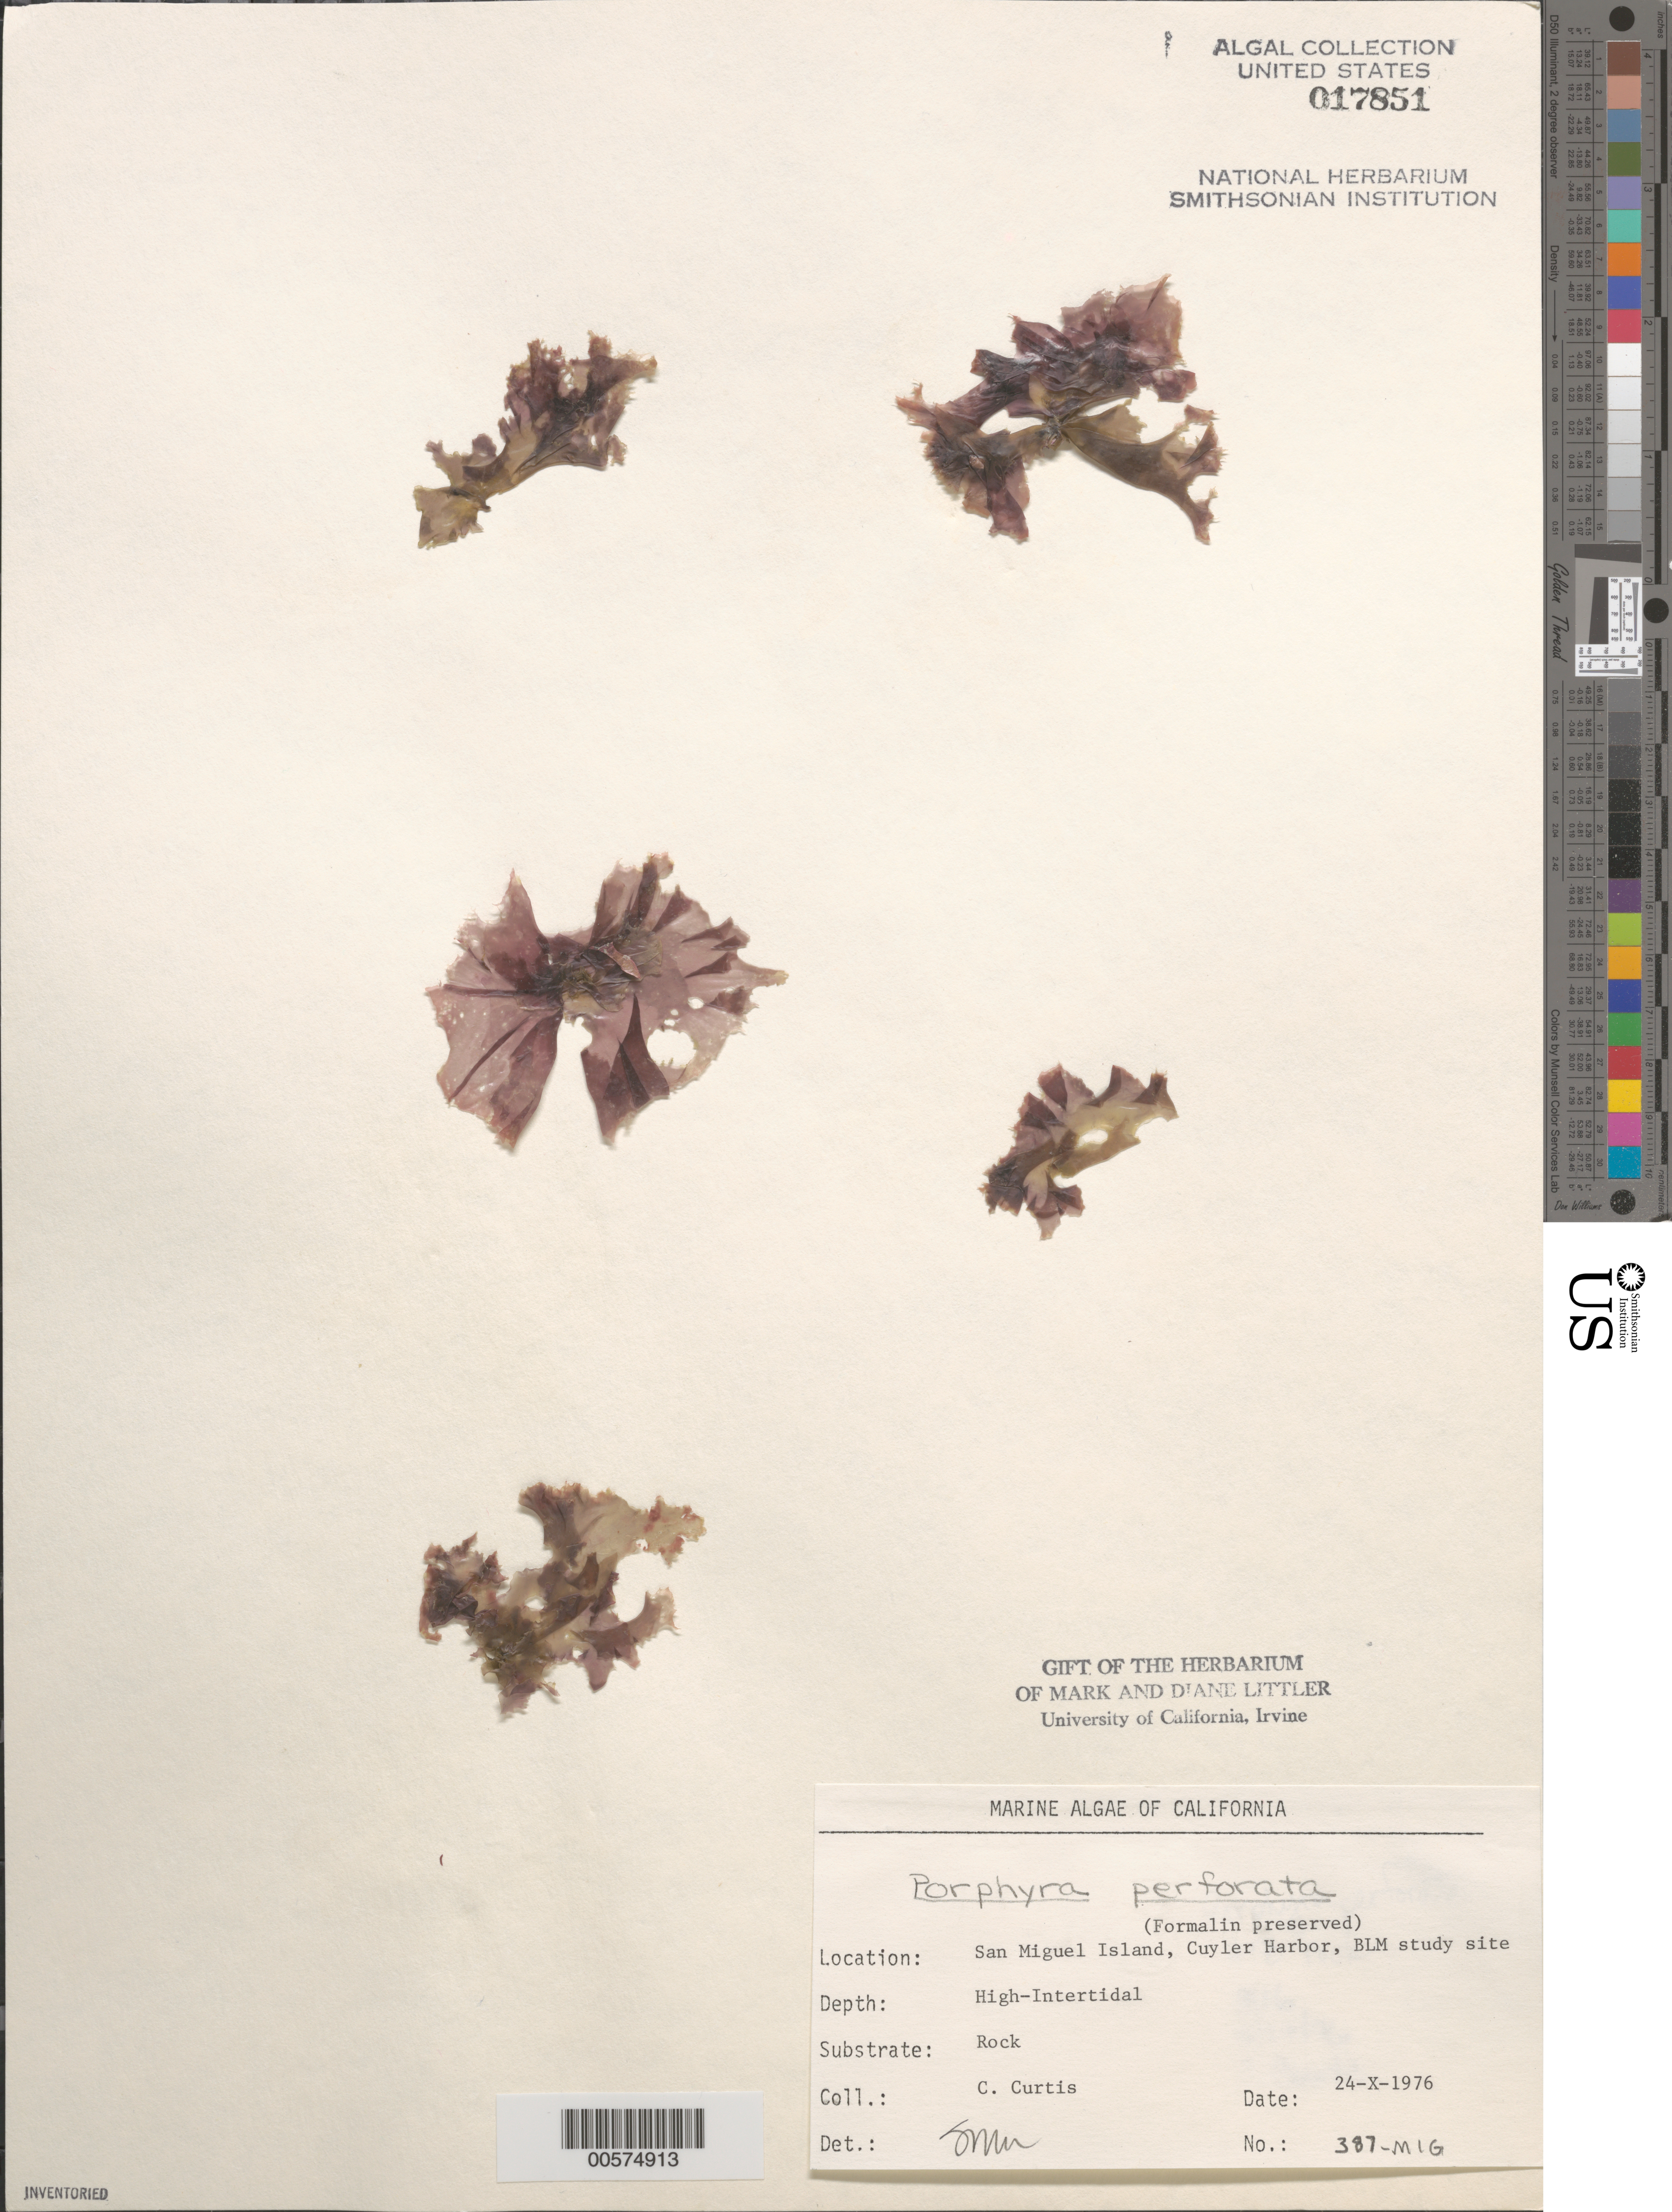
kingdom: Plantae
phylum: Rhodophyta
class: Bangiophyceae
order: Bangiales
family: Bangiaceae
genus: Pyropia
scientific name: Pyropia perforata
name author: (J. Agardh) S.C. Lindstrom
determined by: Algae name updating Project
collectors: C. Curtis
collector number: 387-mig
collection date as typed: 24 Oct 1976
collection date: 1976-10-24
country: United States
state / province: California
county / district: Santa Barbara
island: San Miguel Island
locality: Cuyler Harbor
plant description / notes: BLM-SOCALBIGHT Rocky Intertidal Survey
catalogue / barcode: US 17851